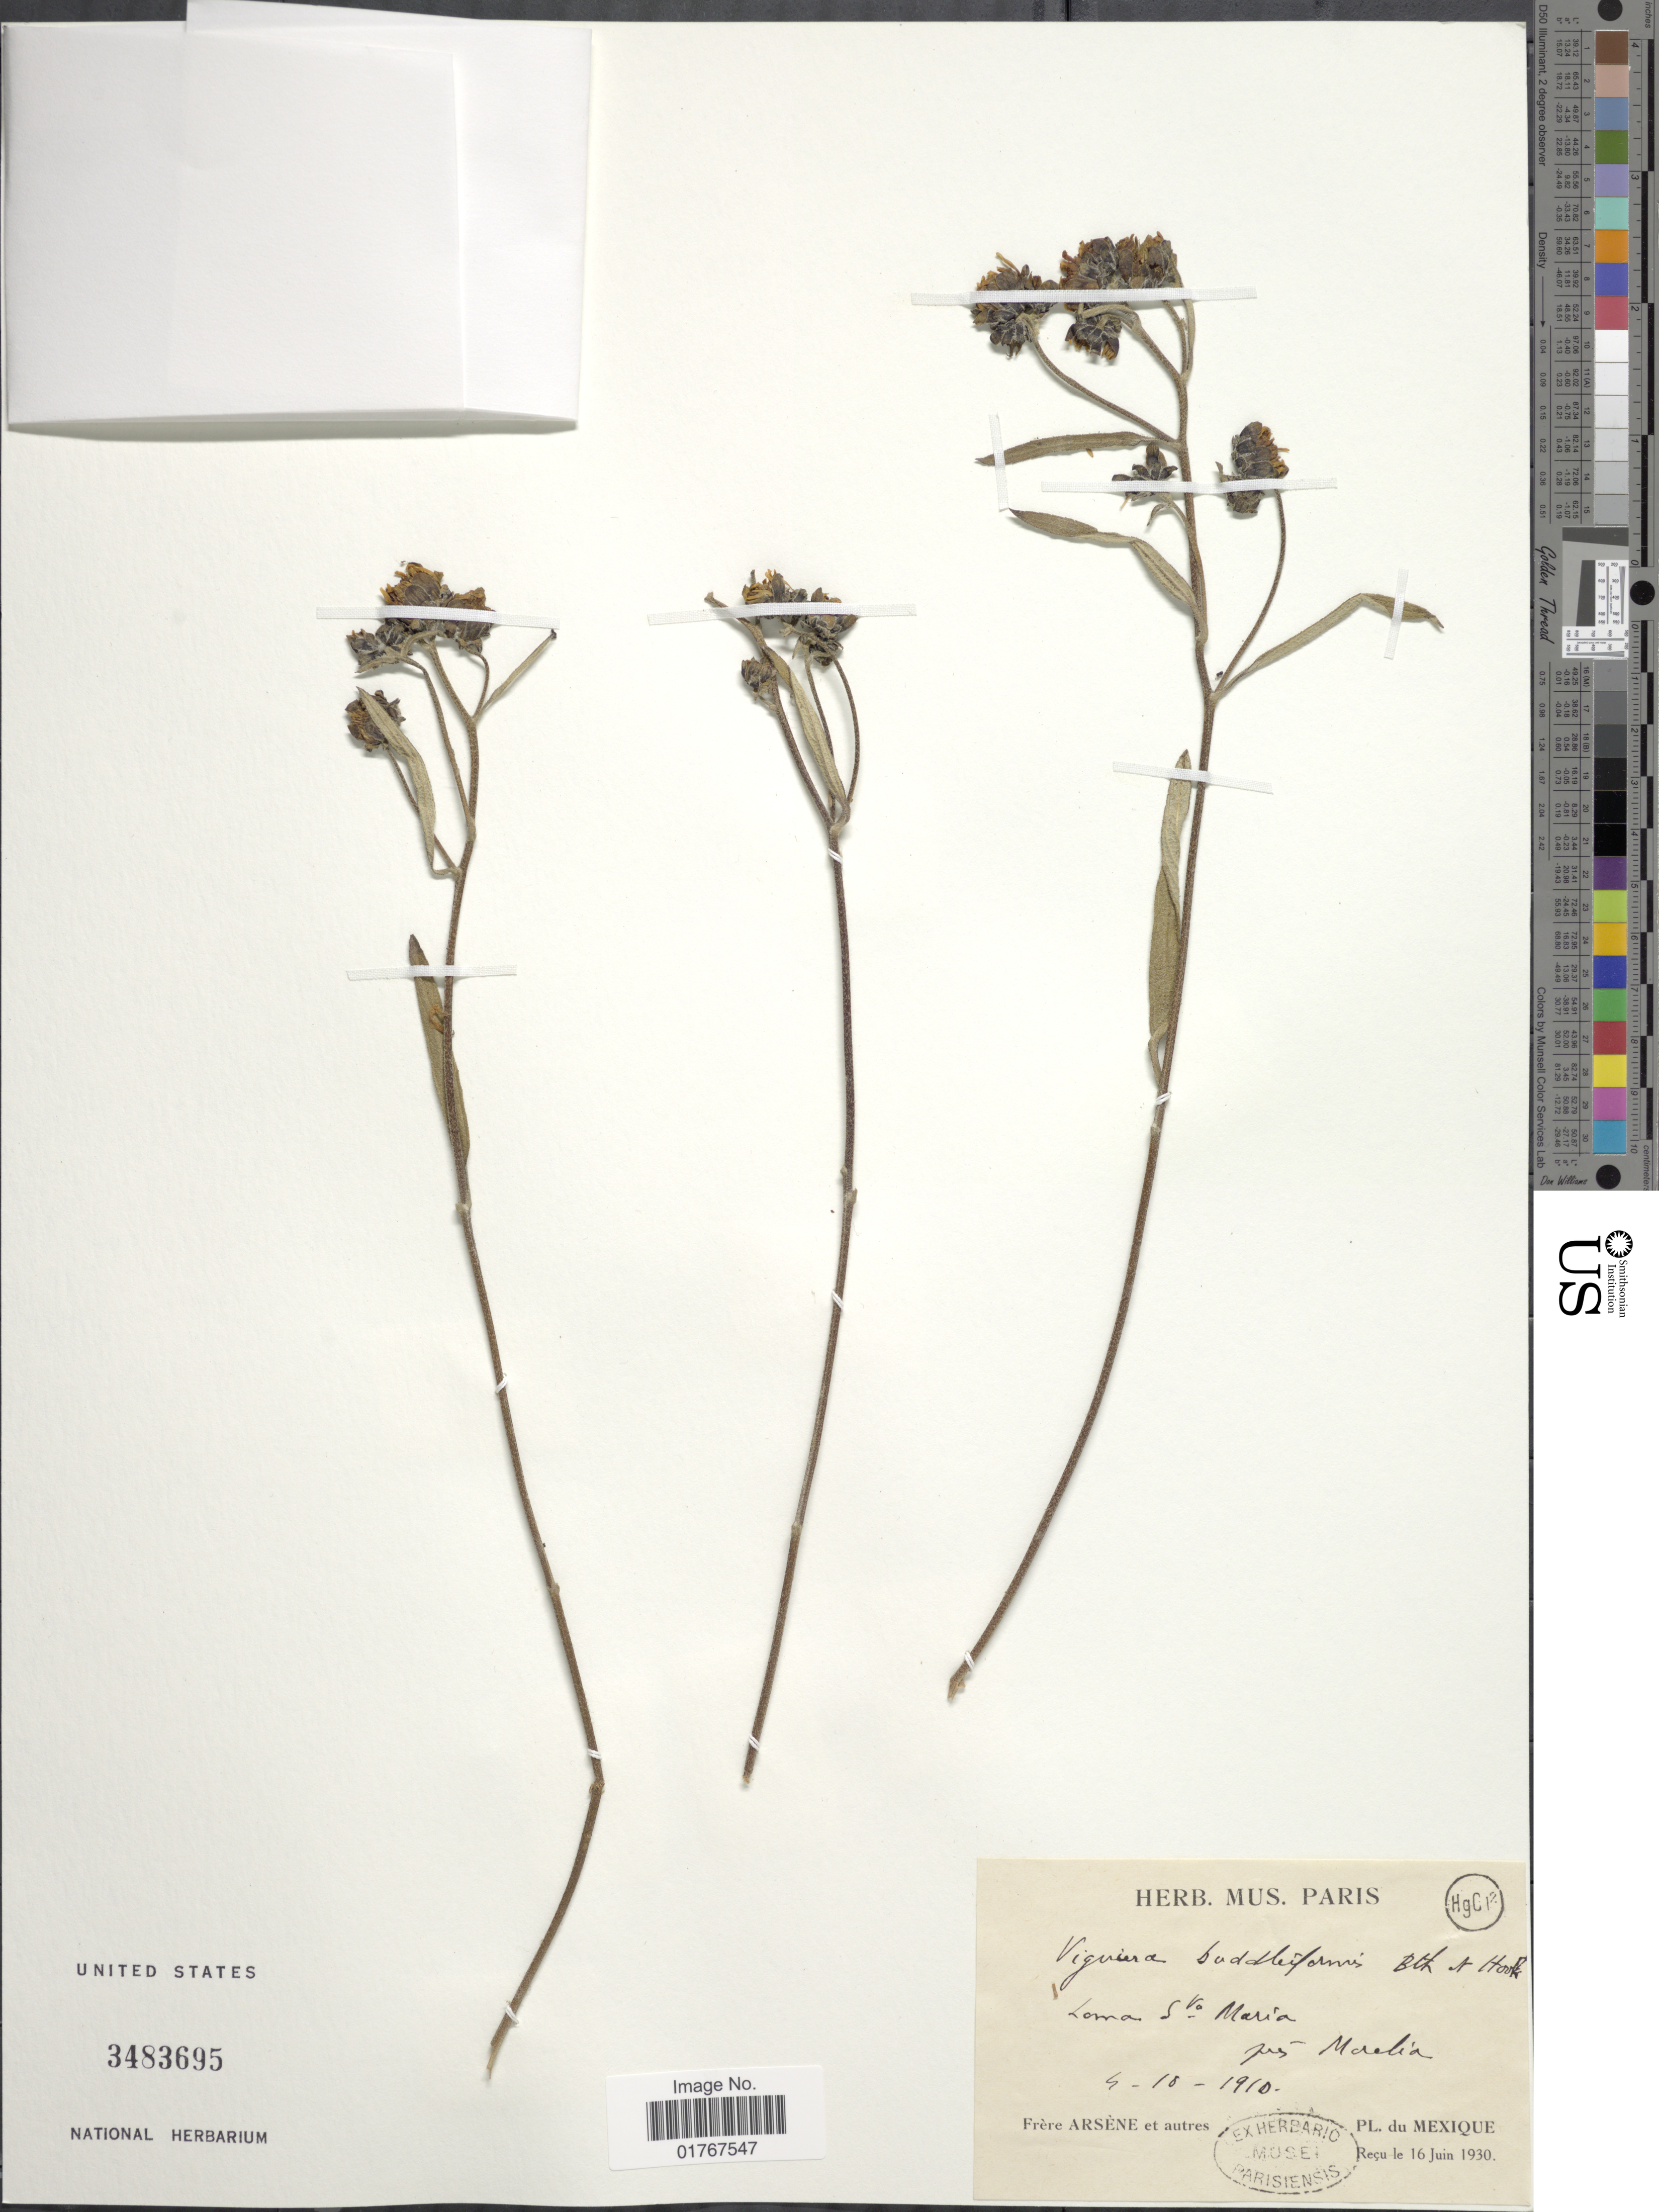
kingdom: Plantae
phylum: Tracheophyta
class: Magnoliopsida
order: Asterales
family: Asteraceae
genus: Viguiera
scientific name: Viguiera buddleiaformis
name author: (DC.) Benth. & Hook.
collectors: F. Arsène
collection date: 1910-10-09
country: Mexico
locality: Loma S ta Maria pres Morelia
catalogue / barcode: US 3483695